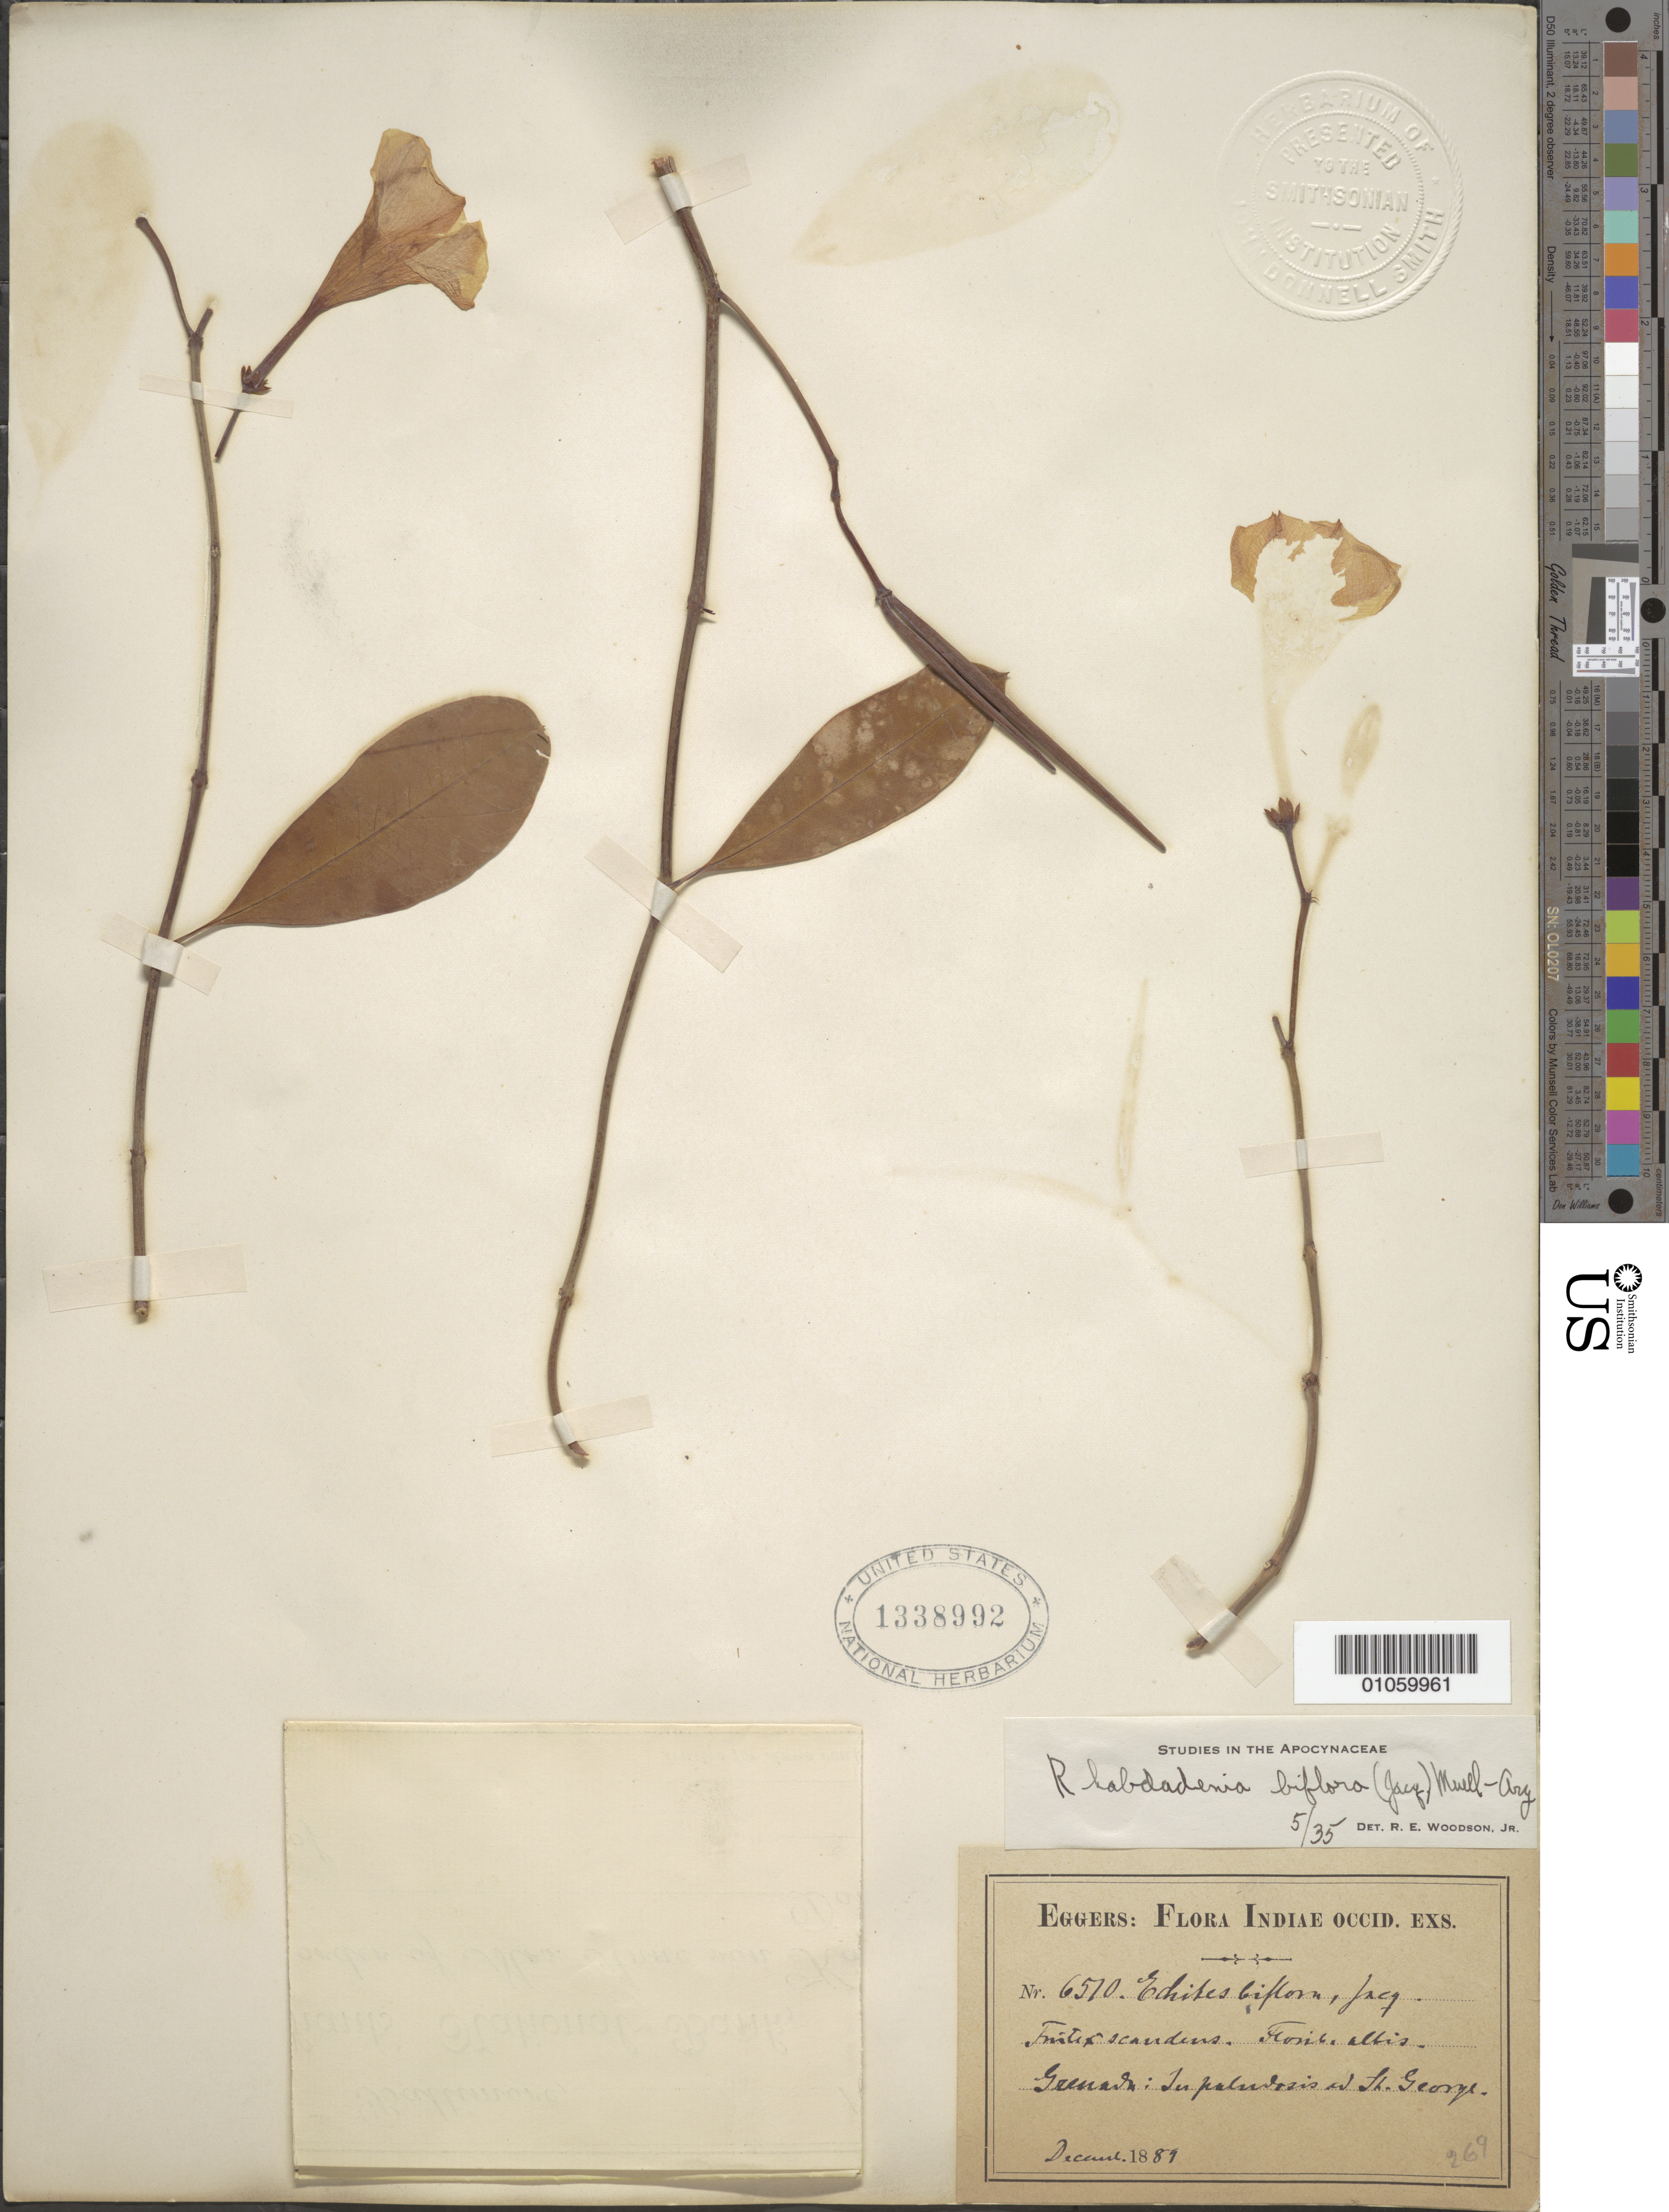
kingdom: Plantae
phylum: Tracheophyta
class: Magnoliopsida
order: Gentianales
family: Apocynaceae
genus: Rhabdadenia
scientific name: Rhabdadenia biflora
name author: (Jacq.) Müll. Arg.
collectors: H. F. A. von Eggers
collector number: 6570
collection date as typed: Dec 1889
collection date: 1889-12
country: Grenada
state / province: Saint George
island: Grenada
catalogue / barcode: US 1338992